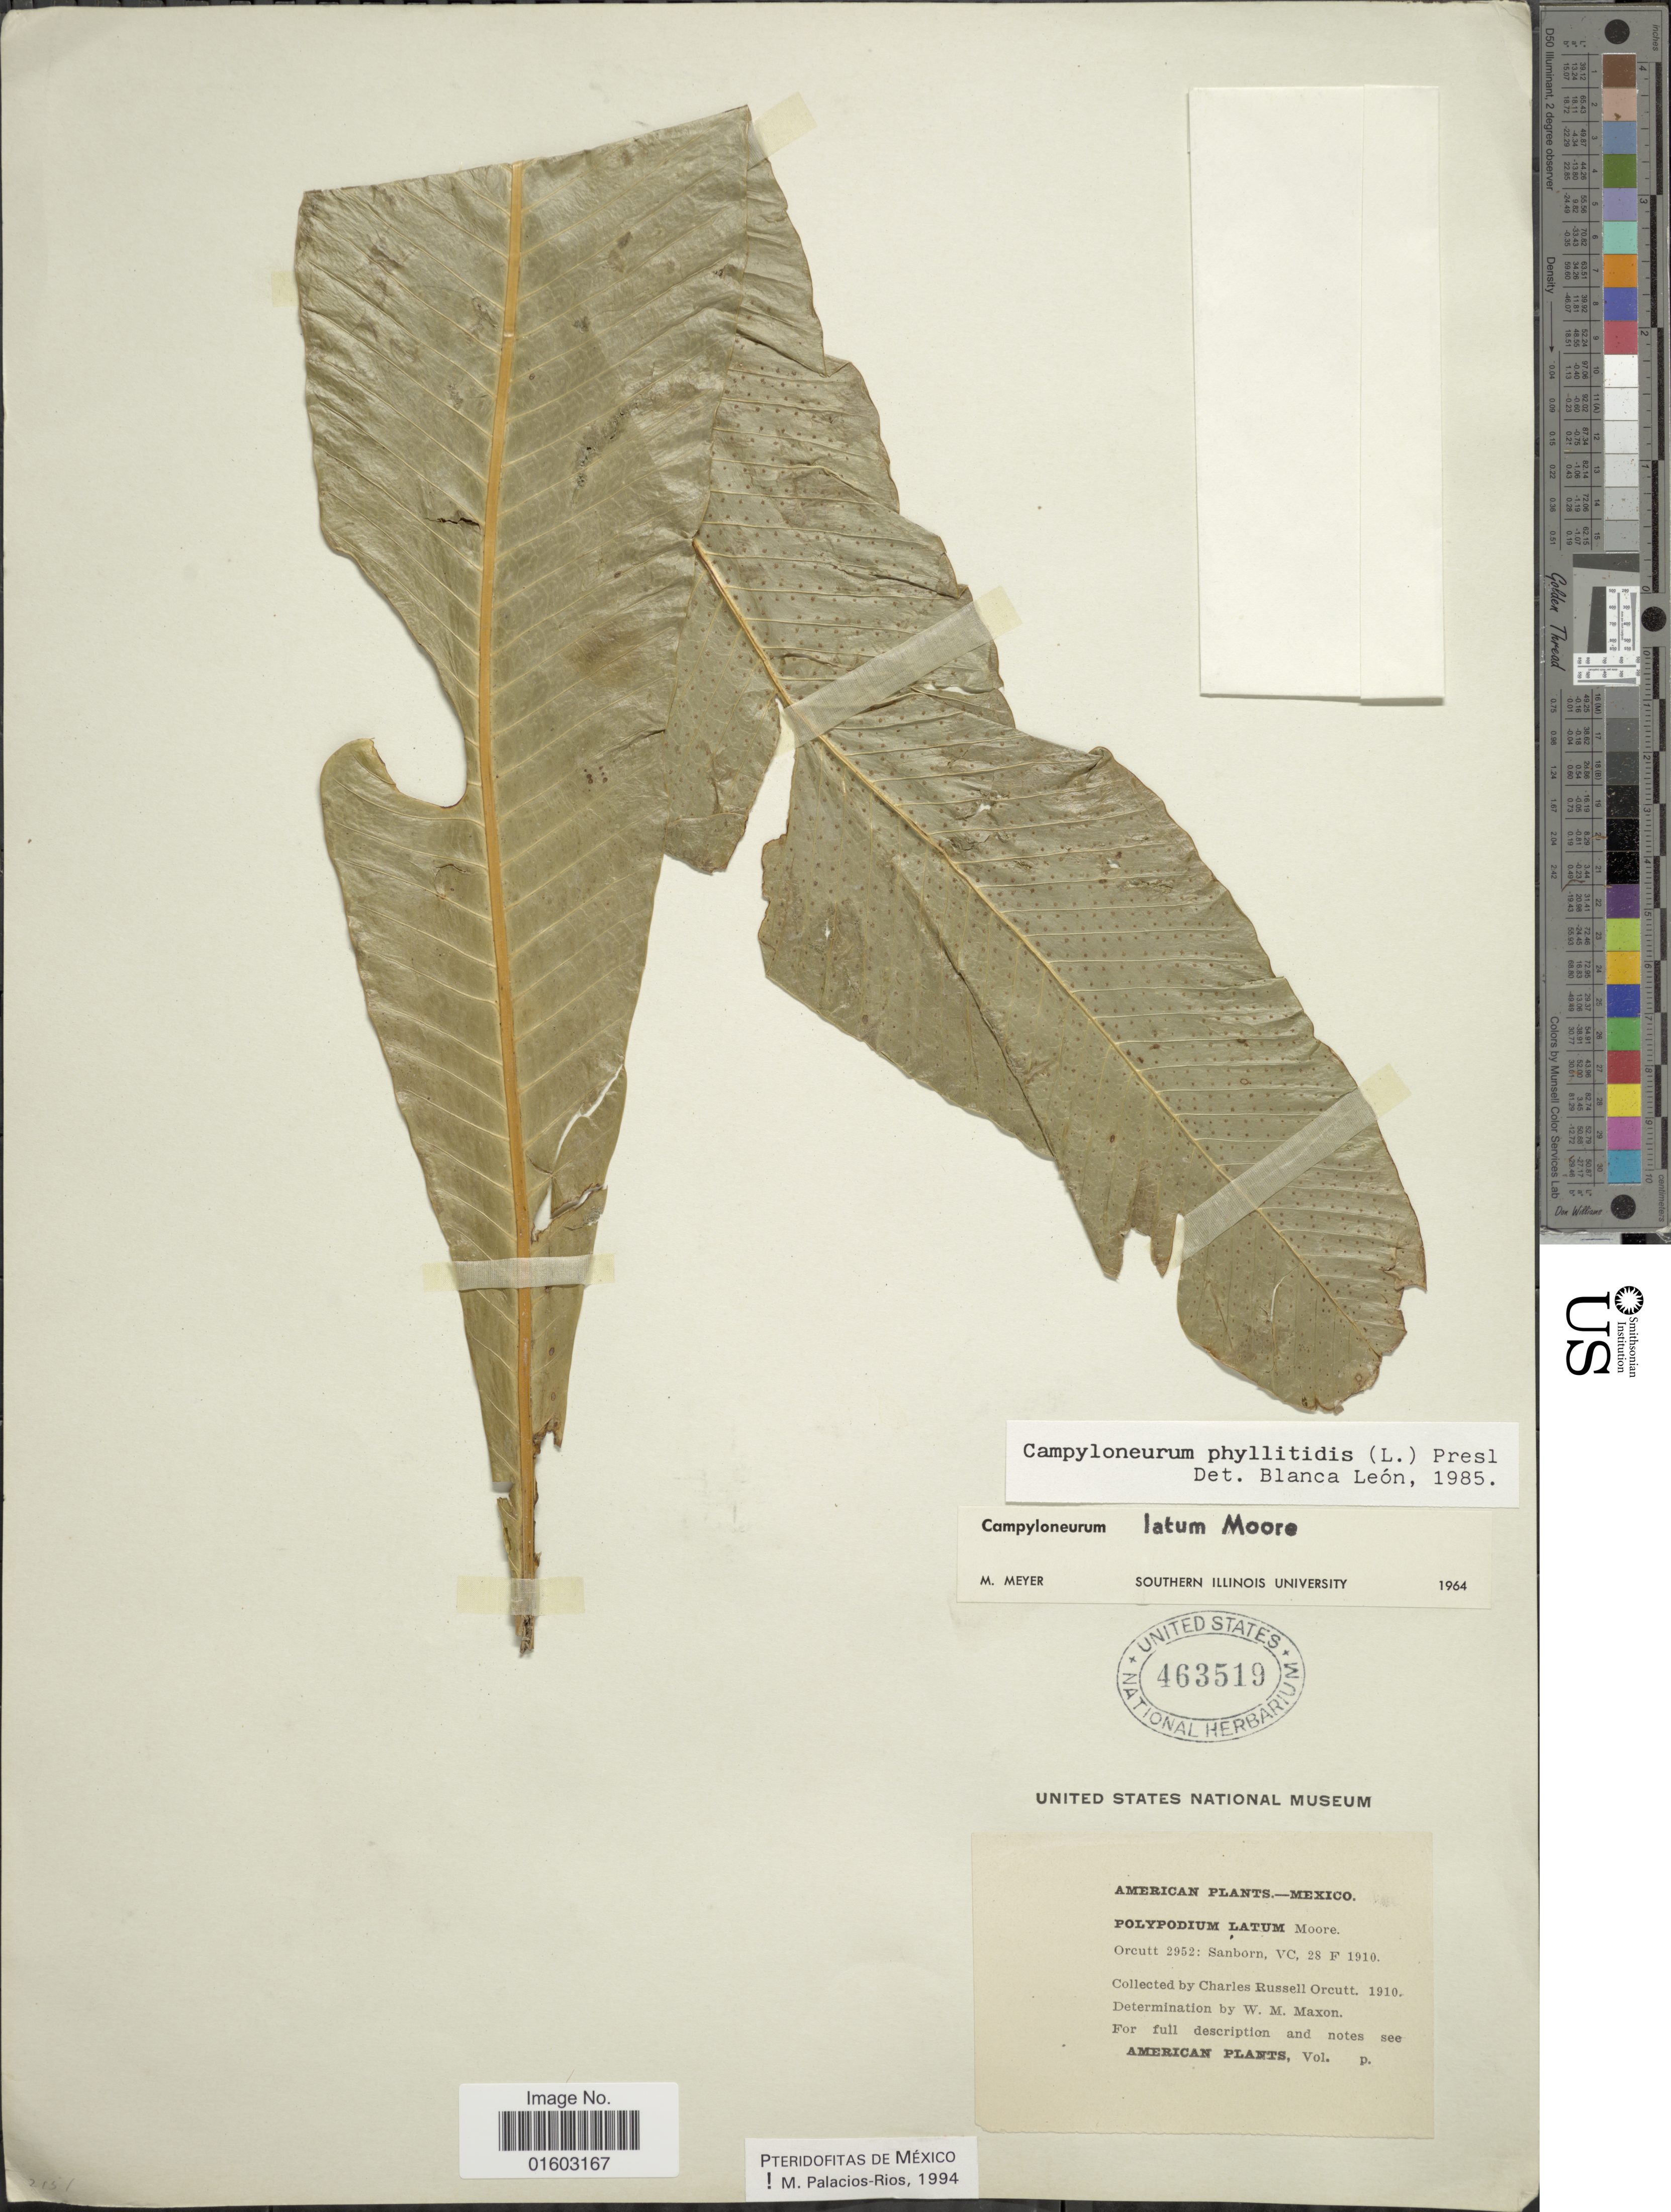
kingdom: Plantae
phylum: Tracheophyta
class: Polypodiopsida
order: Polypodiales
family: Polypodiaceae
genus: Campyloneurum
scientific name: Campyloneurum phyllitidis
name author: (L.) C. Presl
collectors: C. R. Orcutt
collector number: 2952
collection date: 1910-02-28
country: Mexico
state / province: Veracruz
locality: Sanborn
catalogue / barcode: US 463519